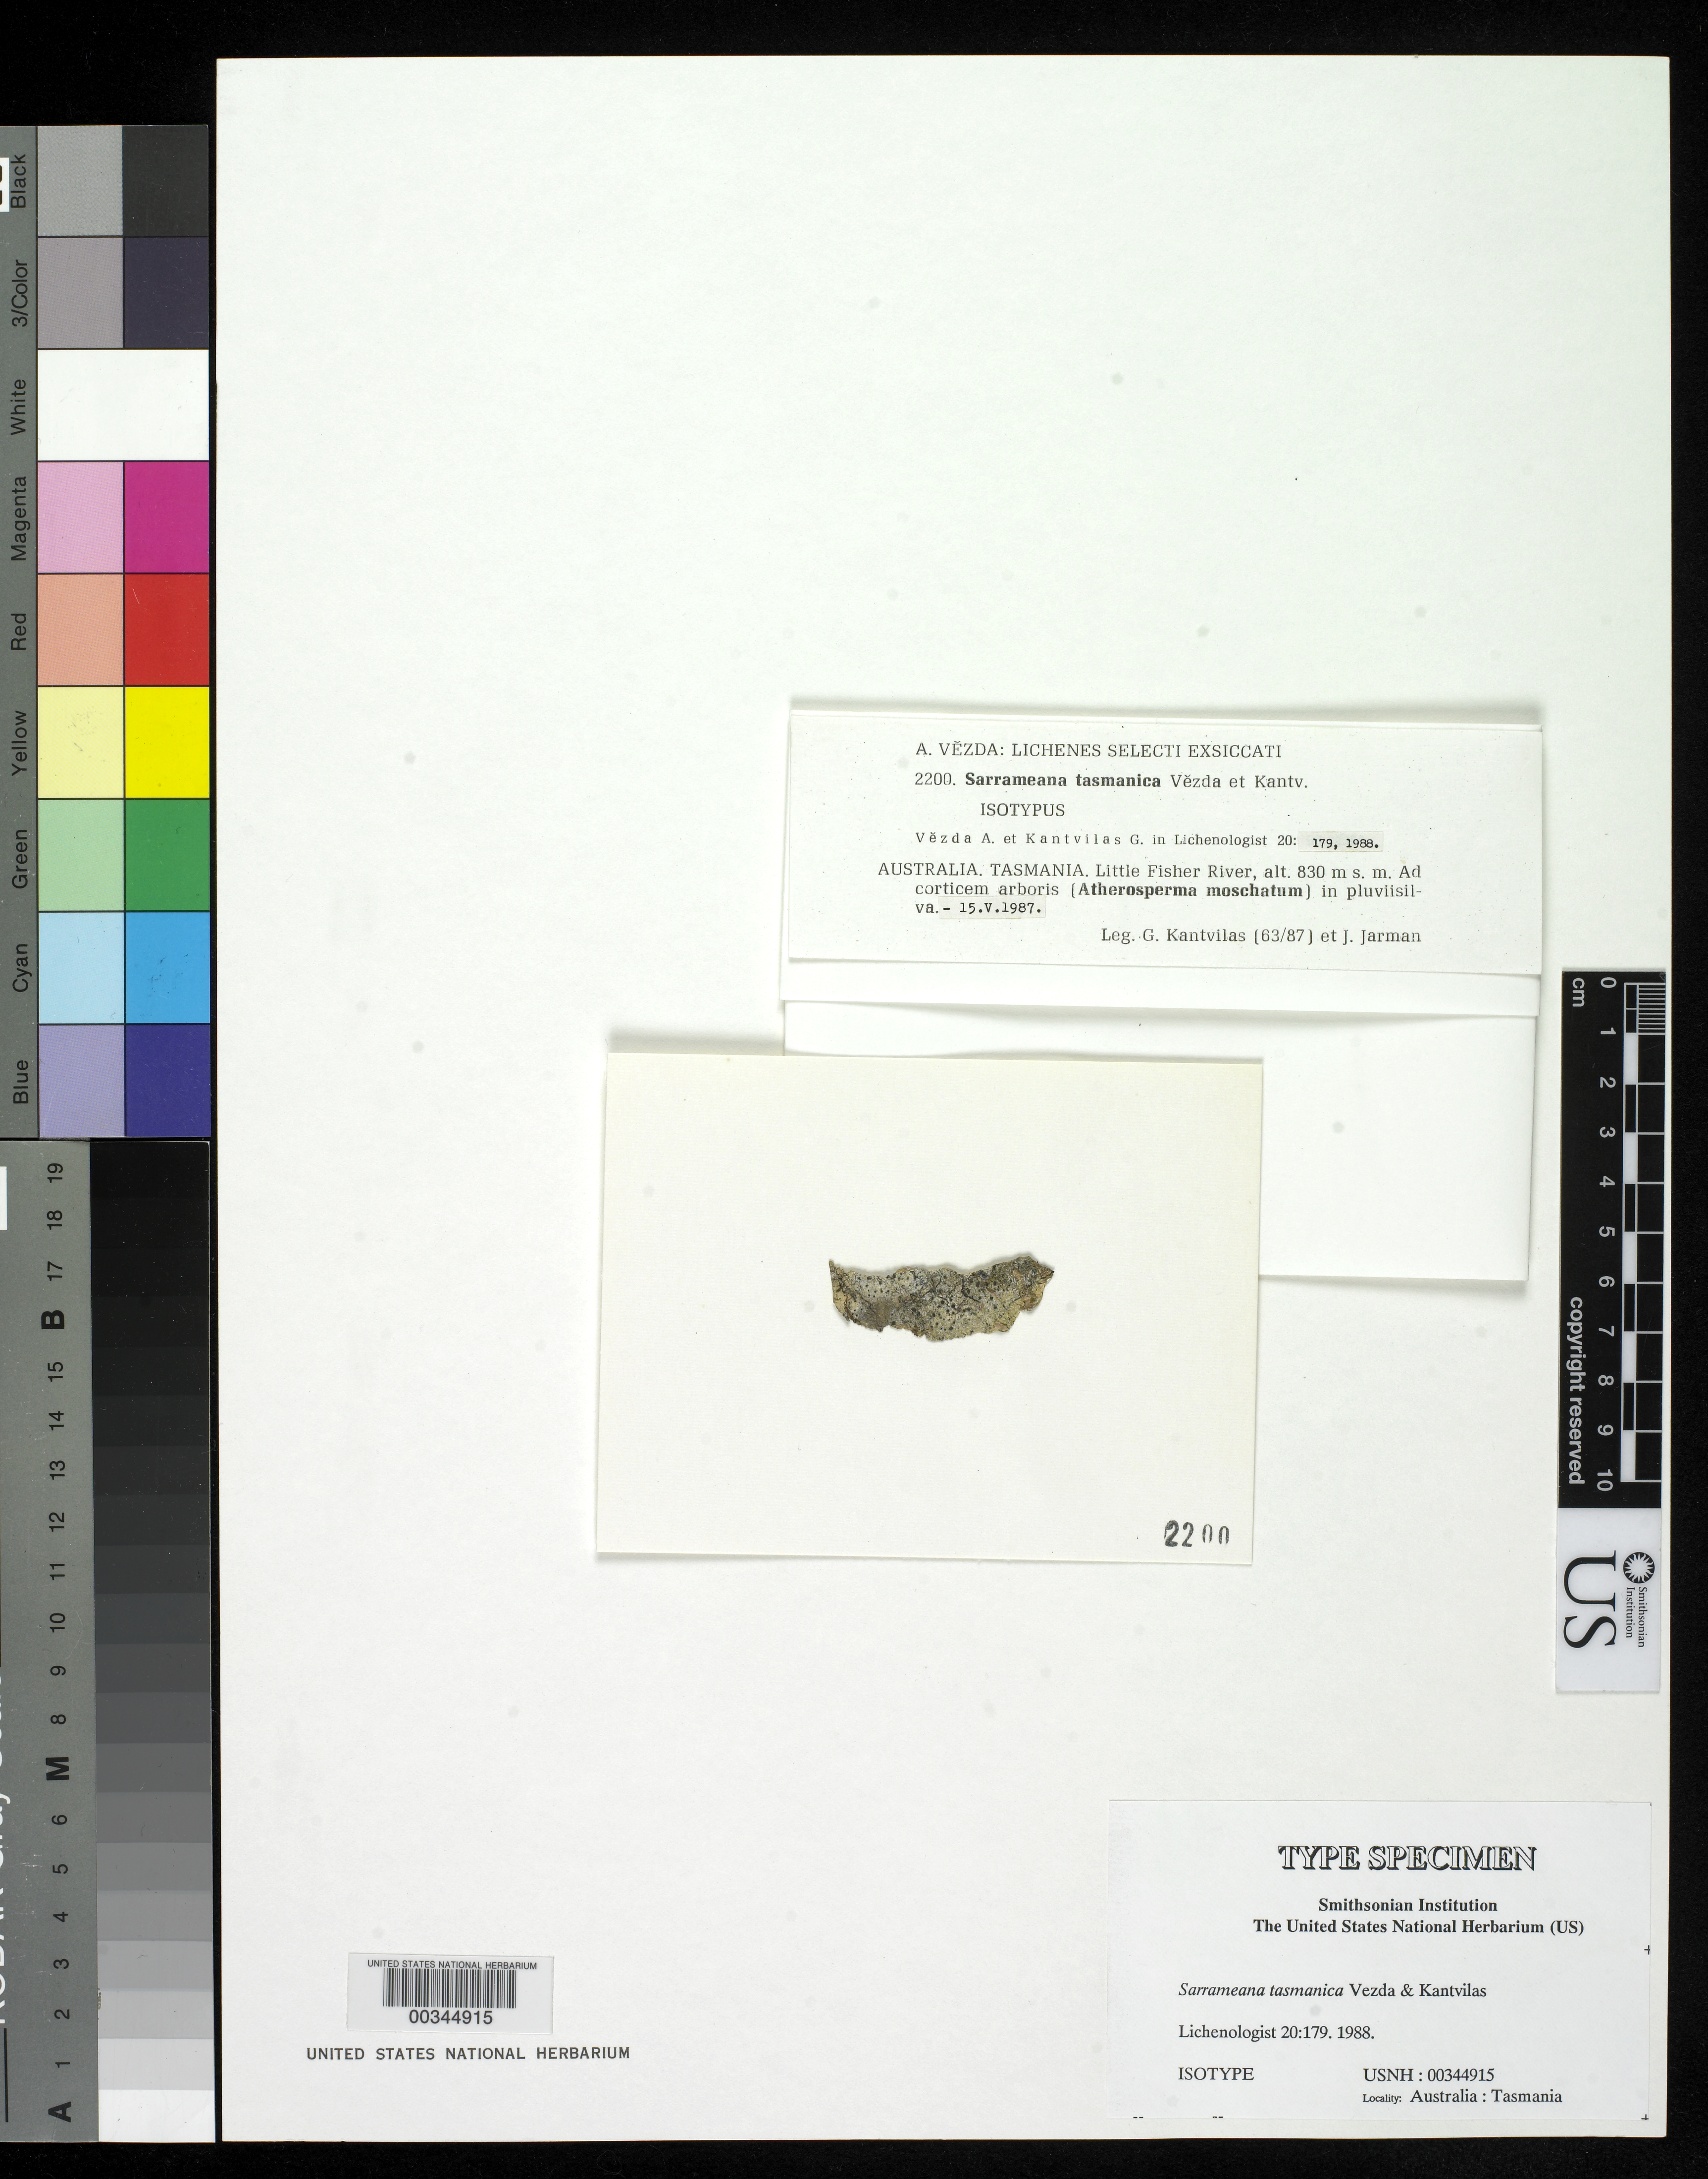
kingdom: Fungi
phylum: Ascomycota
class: Lecanoromycetes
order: Lecanorales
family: Sarrameanaceae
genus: Sarrameana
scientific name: Sarrameana tasmanica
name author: Vezda & Kantvilas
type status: Isotype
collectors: G. Kantvilas & J. Jarman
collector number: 2200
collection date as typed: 15 May 1987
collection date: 1987-05-15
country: Australia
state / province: Tasmania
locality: Little Fisher River.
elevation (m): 830